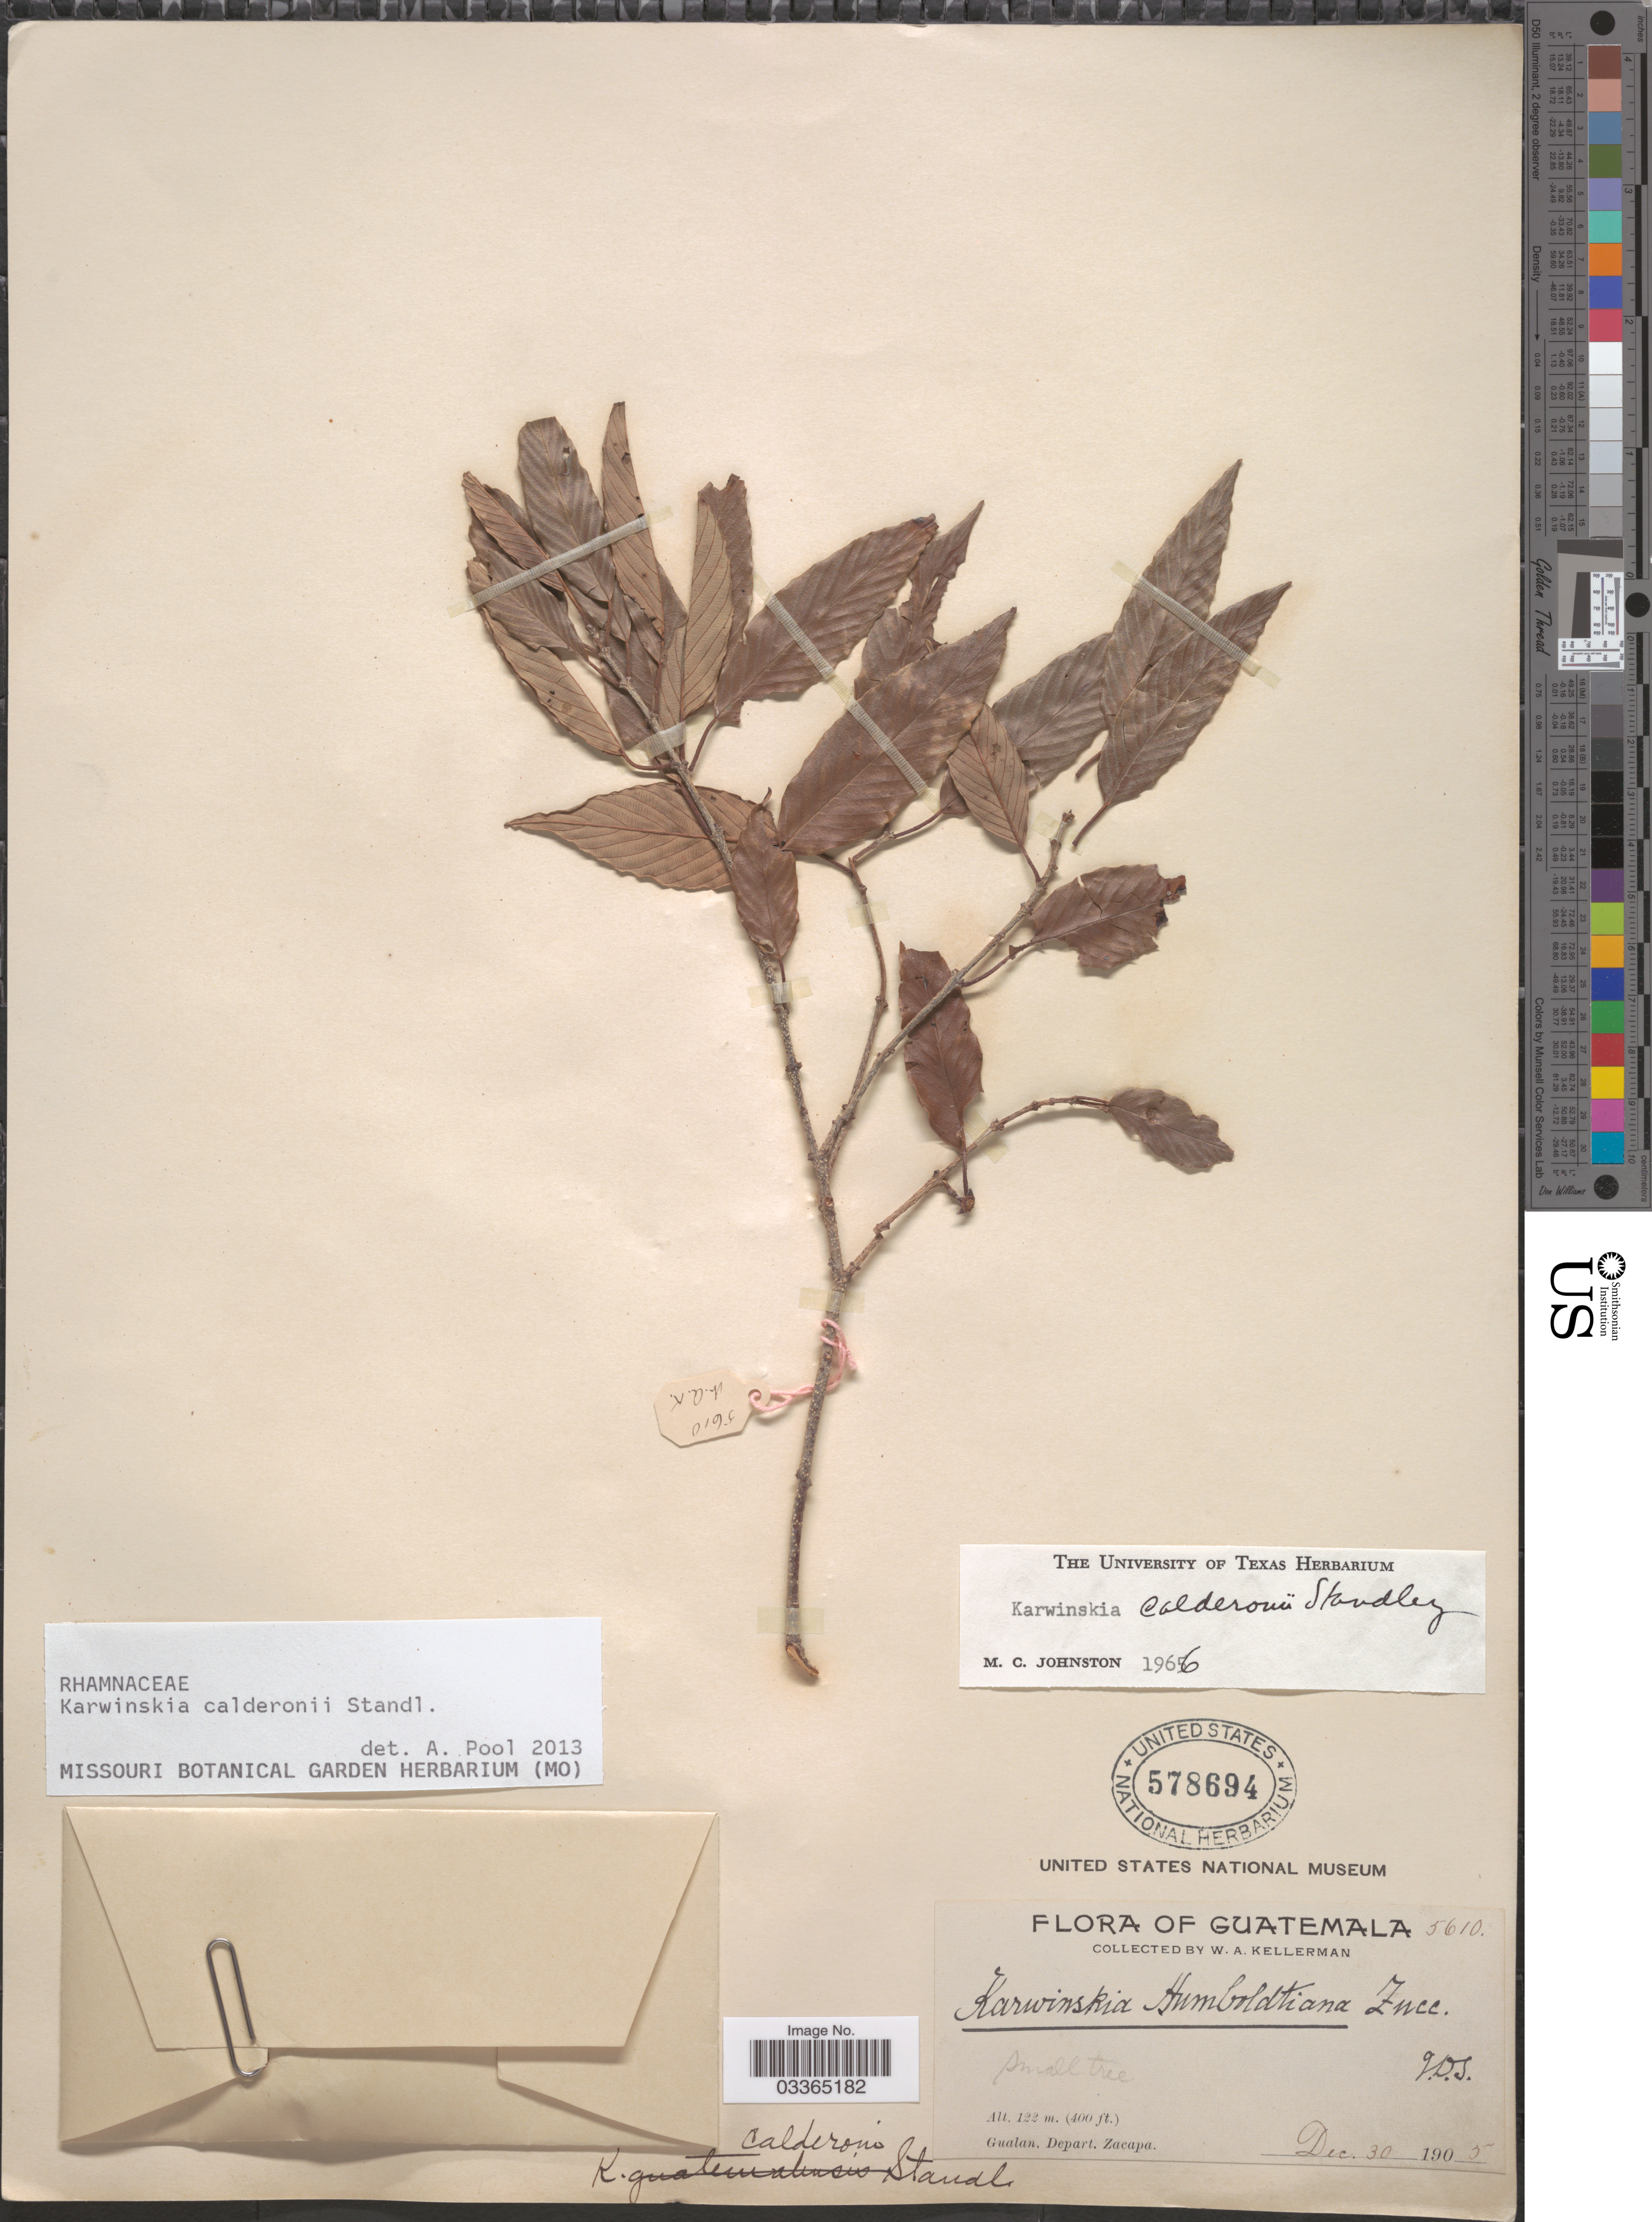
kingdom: Plantae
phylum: Tracheophyta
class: Magnoliopsida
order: Rosales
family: Rhamnaceae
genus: Karwinskia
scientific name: Karwinskia calderonii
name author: Standl.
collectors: W. Kellerman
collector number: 5610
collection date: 1905-12-30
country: Guatemala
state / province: Zacapa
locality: Gualan, Depart. Zacapa.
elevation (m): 122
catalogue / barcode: US 578694